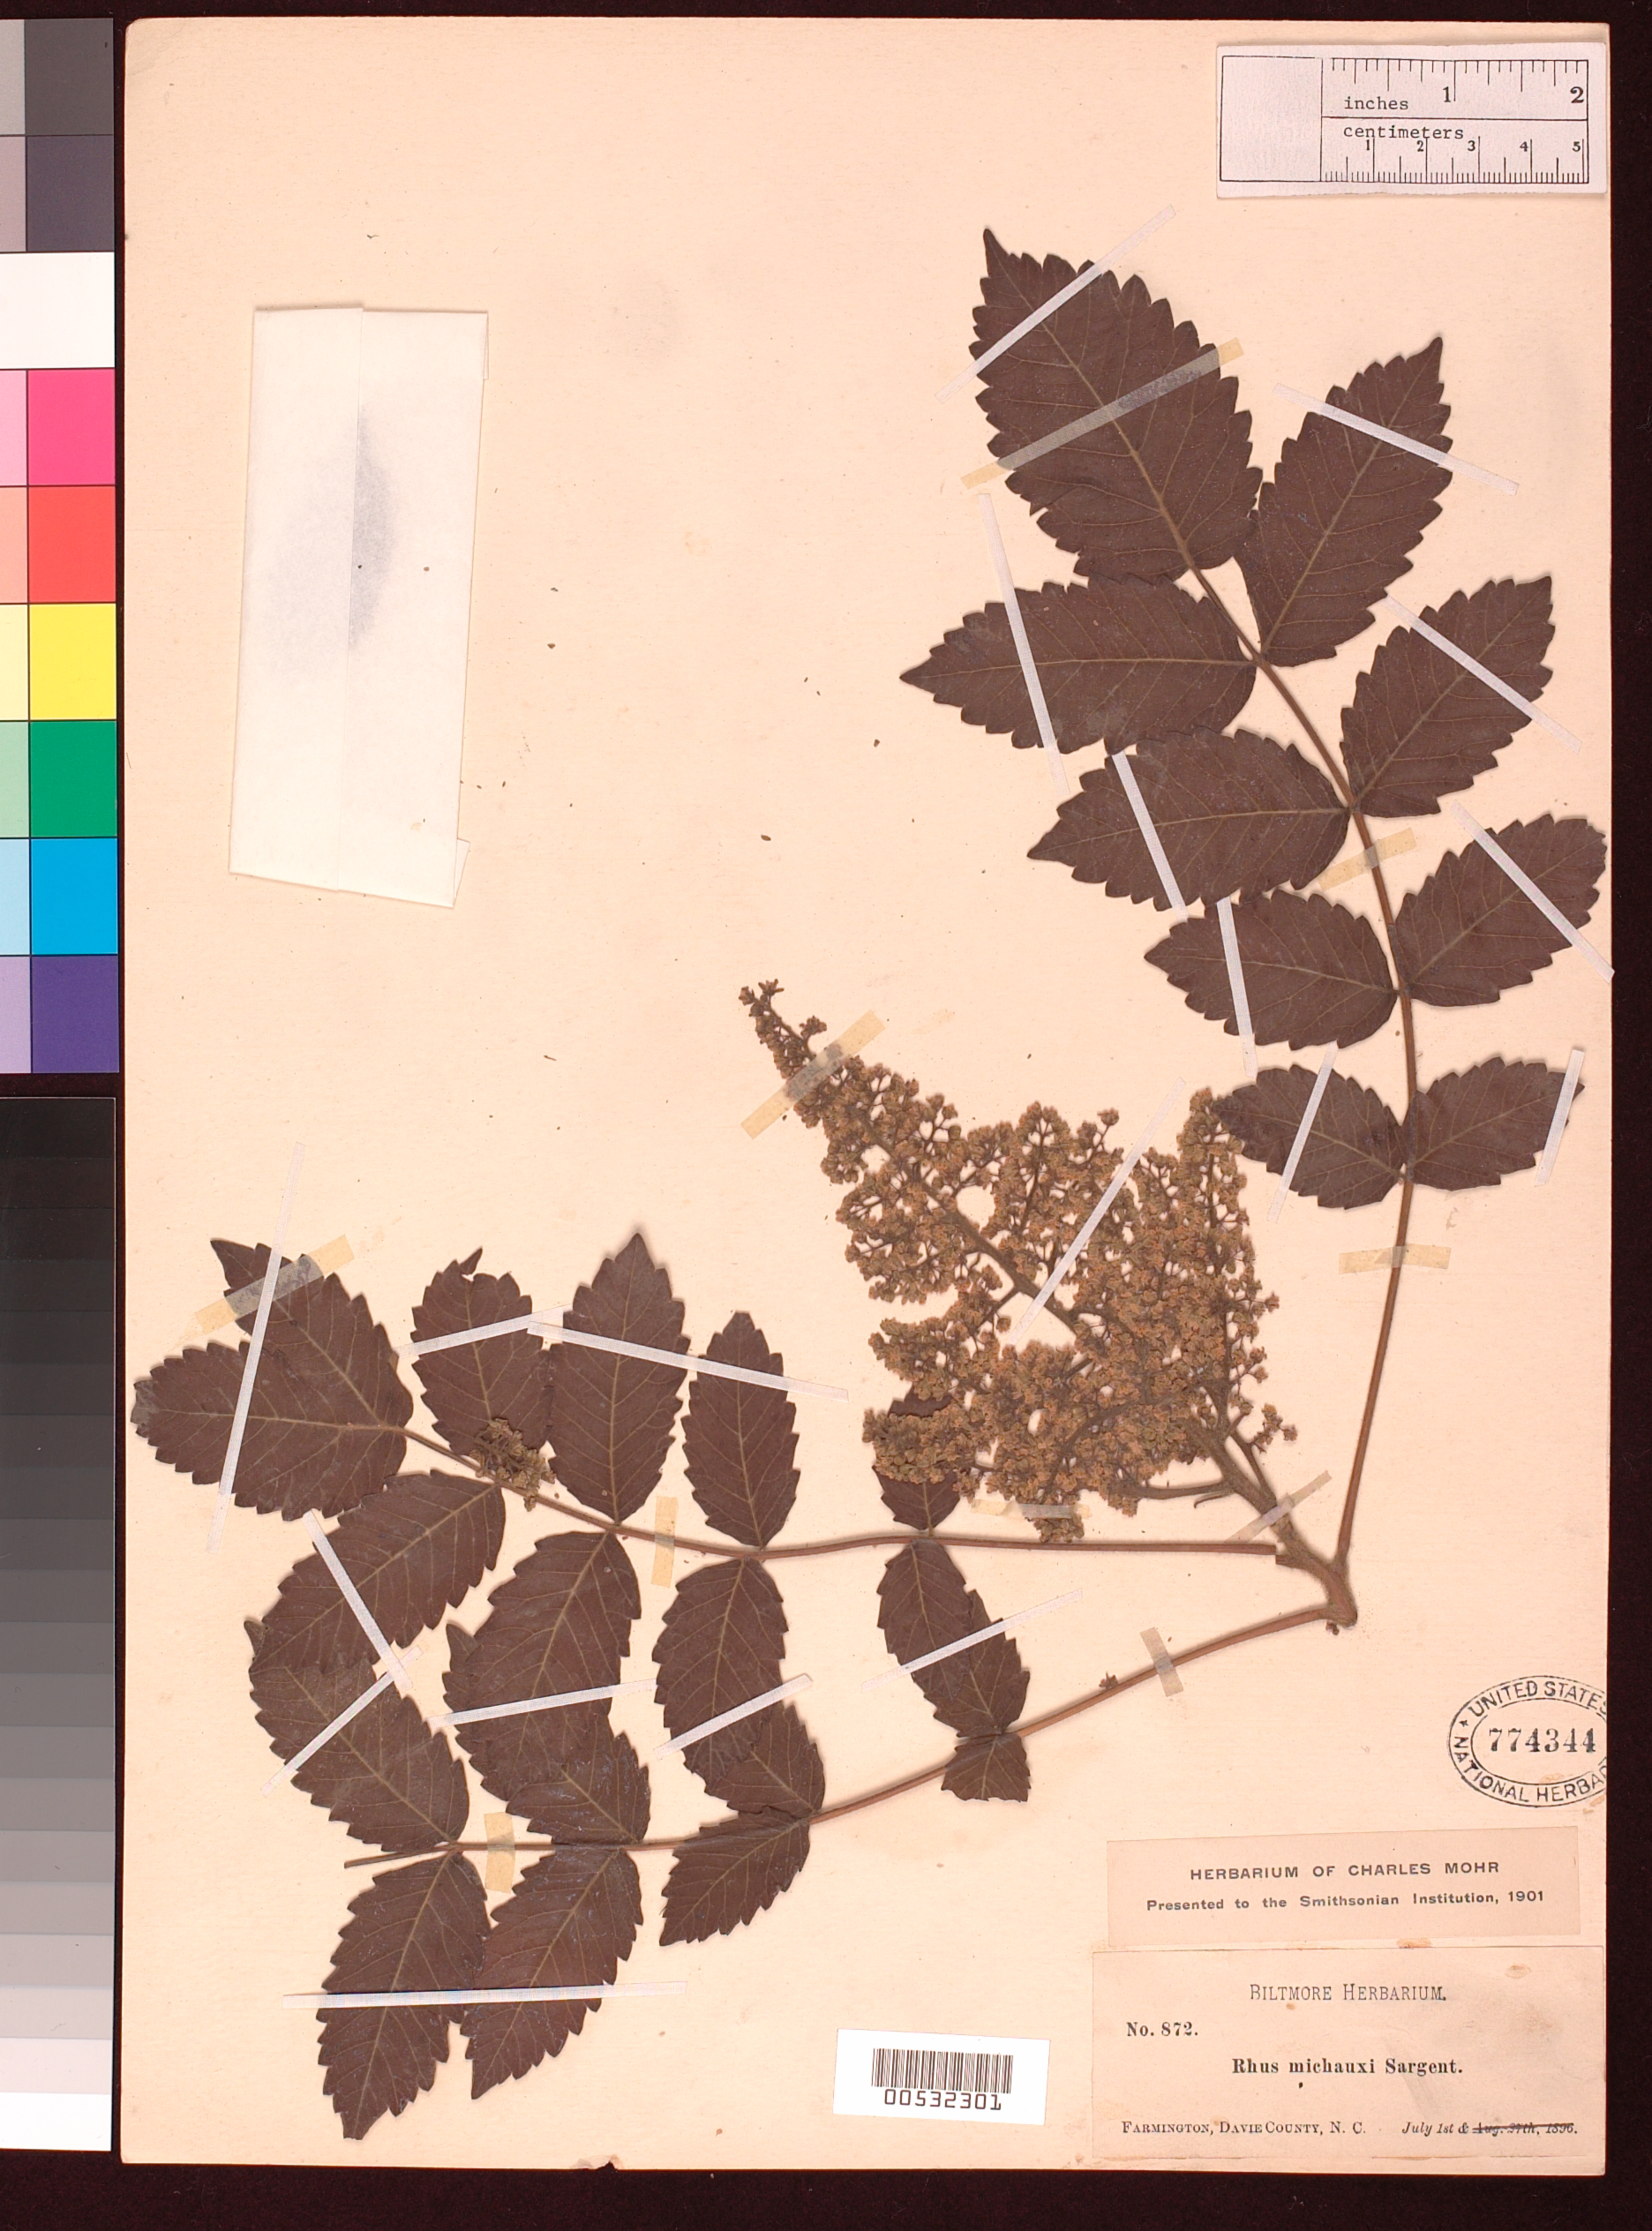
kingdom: Plantae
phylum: Tracheophyta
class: Magnoliopsida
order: Sapindales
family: Anacardiaceae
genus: Rhus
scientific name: Rhus michauxii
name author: Sarg.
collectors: ex herb. Biltmore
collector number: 872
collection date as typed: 01 Jul 1896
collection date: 1896-07-01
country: United States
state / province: North Carolina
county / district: Davine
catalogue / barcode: US 774344